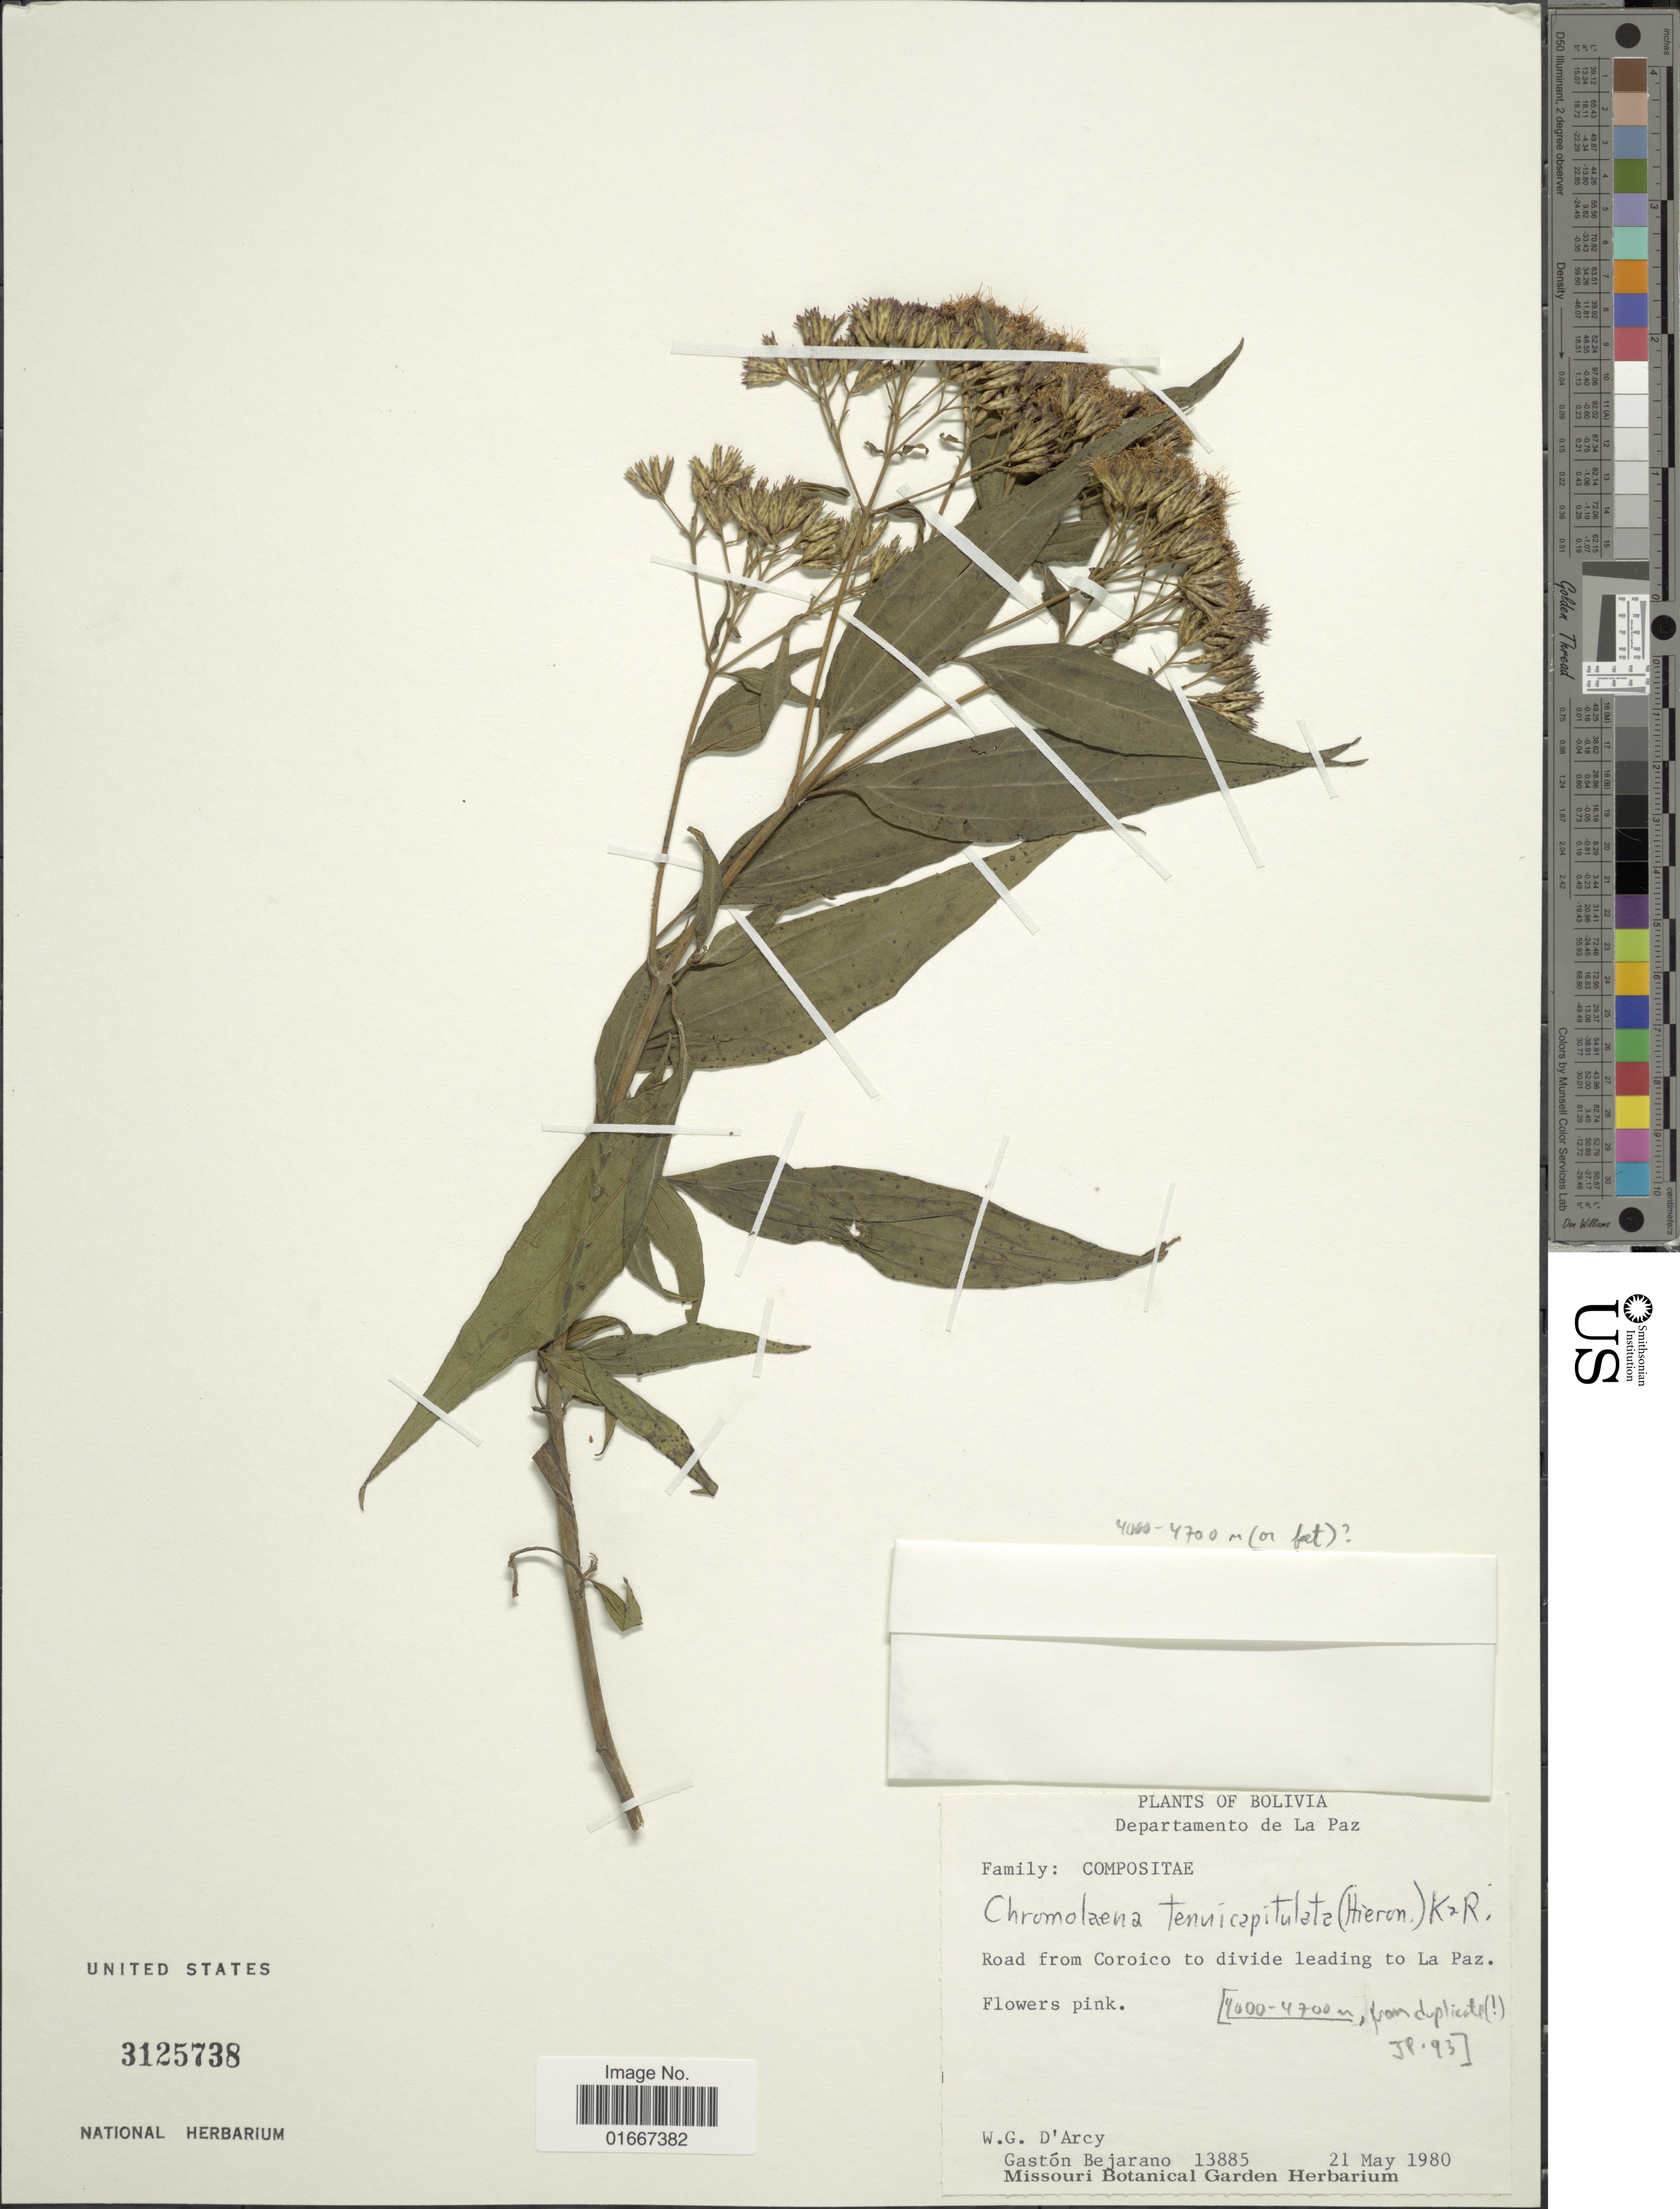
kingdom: Plantae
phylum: Tracheophyta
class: Magnoliopsida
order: Asterales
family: Asteraceae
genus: Chromolaena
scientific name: Chromolaena tenuicapitulata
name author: (Hieron.) R.M. King & H. Rob.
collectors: W. G. D'Arcy & G. Bejarano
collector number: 13885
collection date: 1980-05-21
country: Bolivia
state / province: La Paz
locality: Road from Coroico to divide leading to La Paz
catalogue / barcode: US 3125738